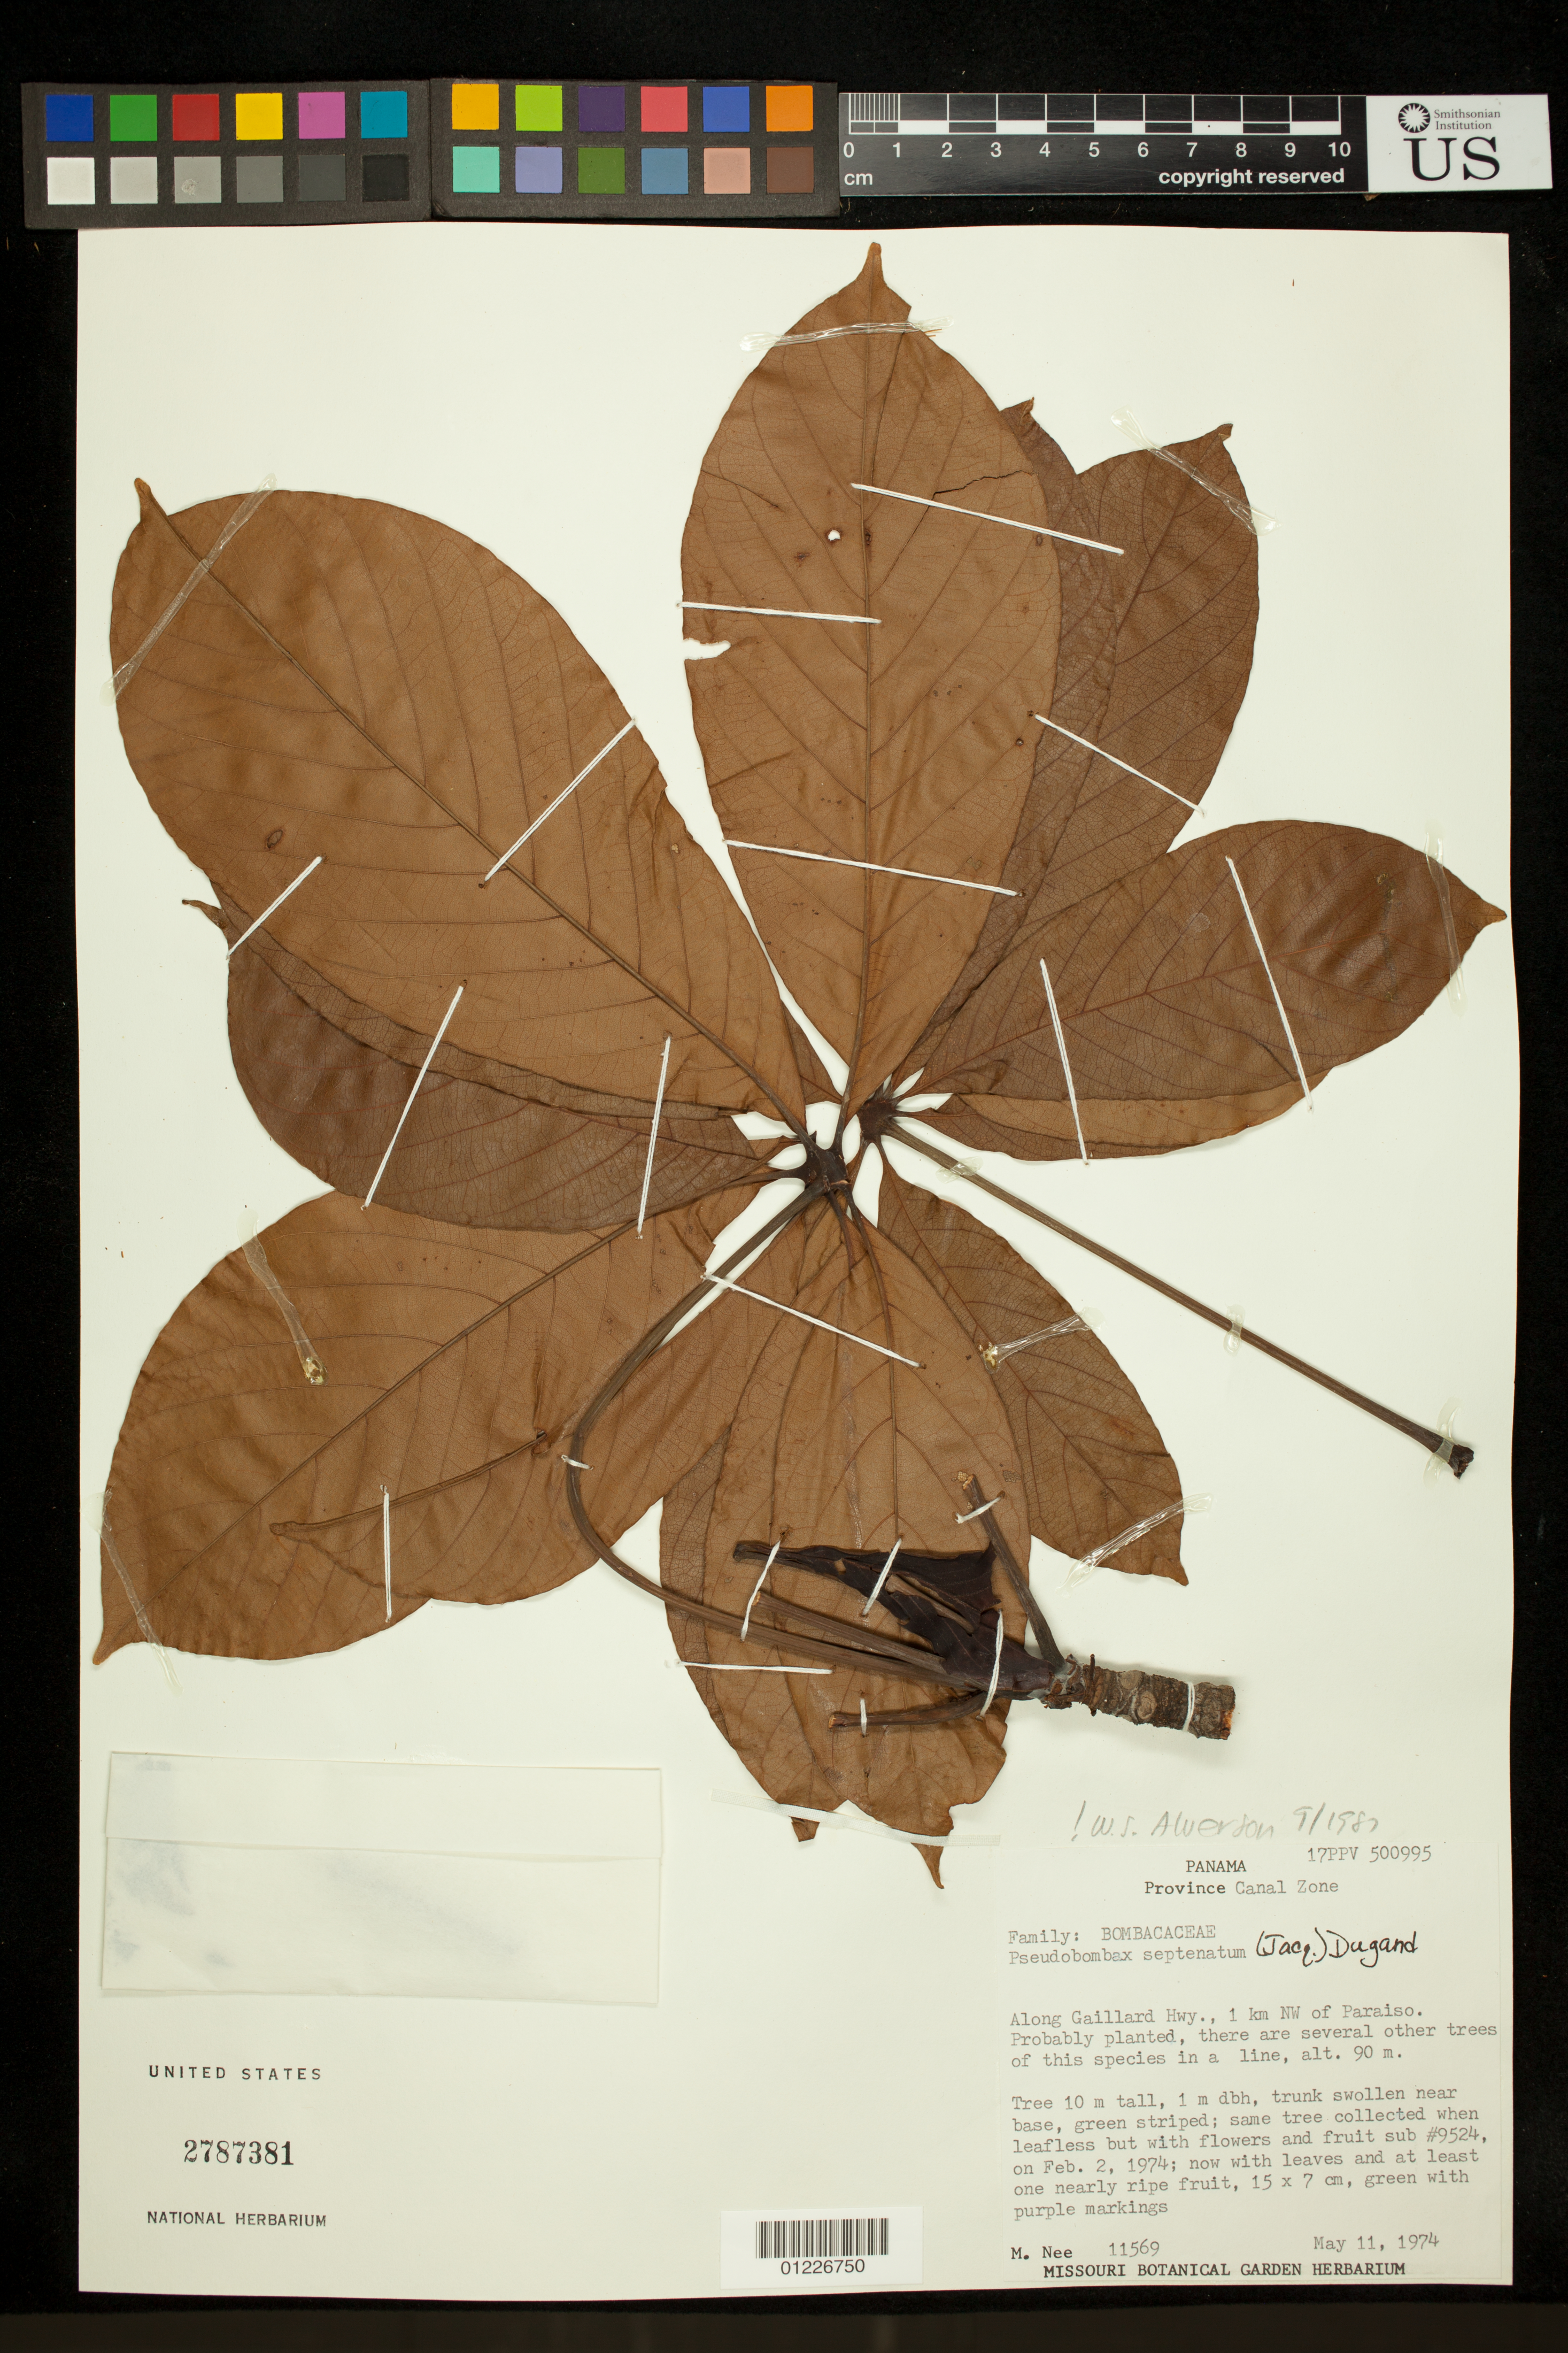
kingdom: Plantae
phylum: Tracheophyta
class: Magnoliopsida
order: Malvales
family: Malvaceae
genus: Pseudobombax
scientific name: Pseudobombax septenatum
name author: (Jacq.) Dugand G.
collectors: M. Nee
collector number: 11569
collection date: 1974-05-11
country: Panama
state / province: Panamá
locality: Along Gaillard Hwy., 1km NW of Paraiso, Canal Zone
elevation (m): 90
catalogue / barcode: US 2787381